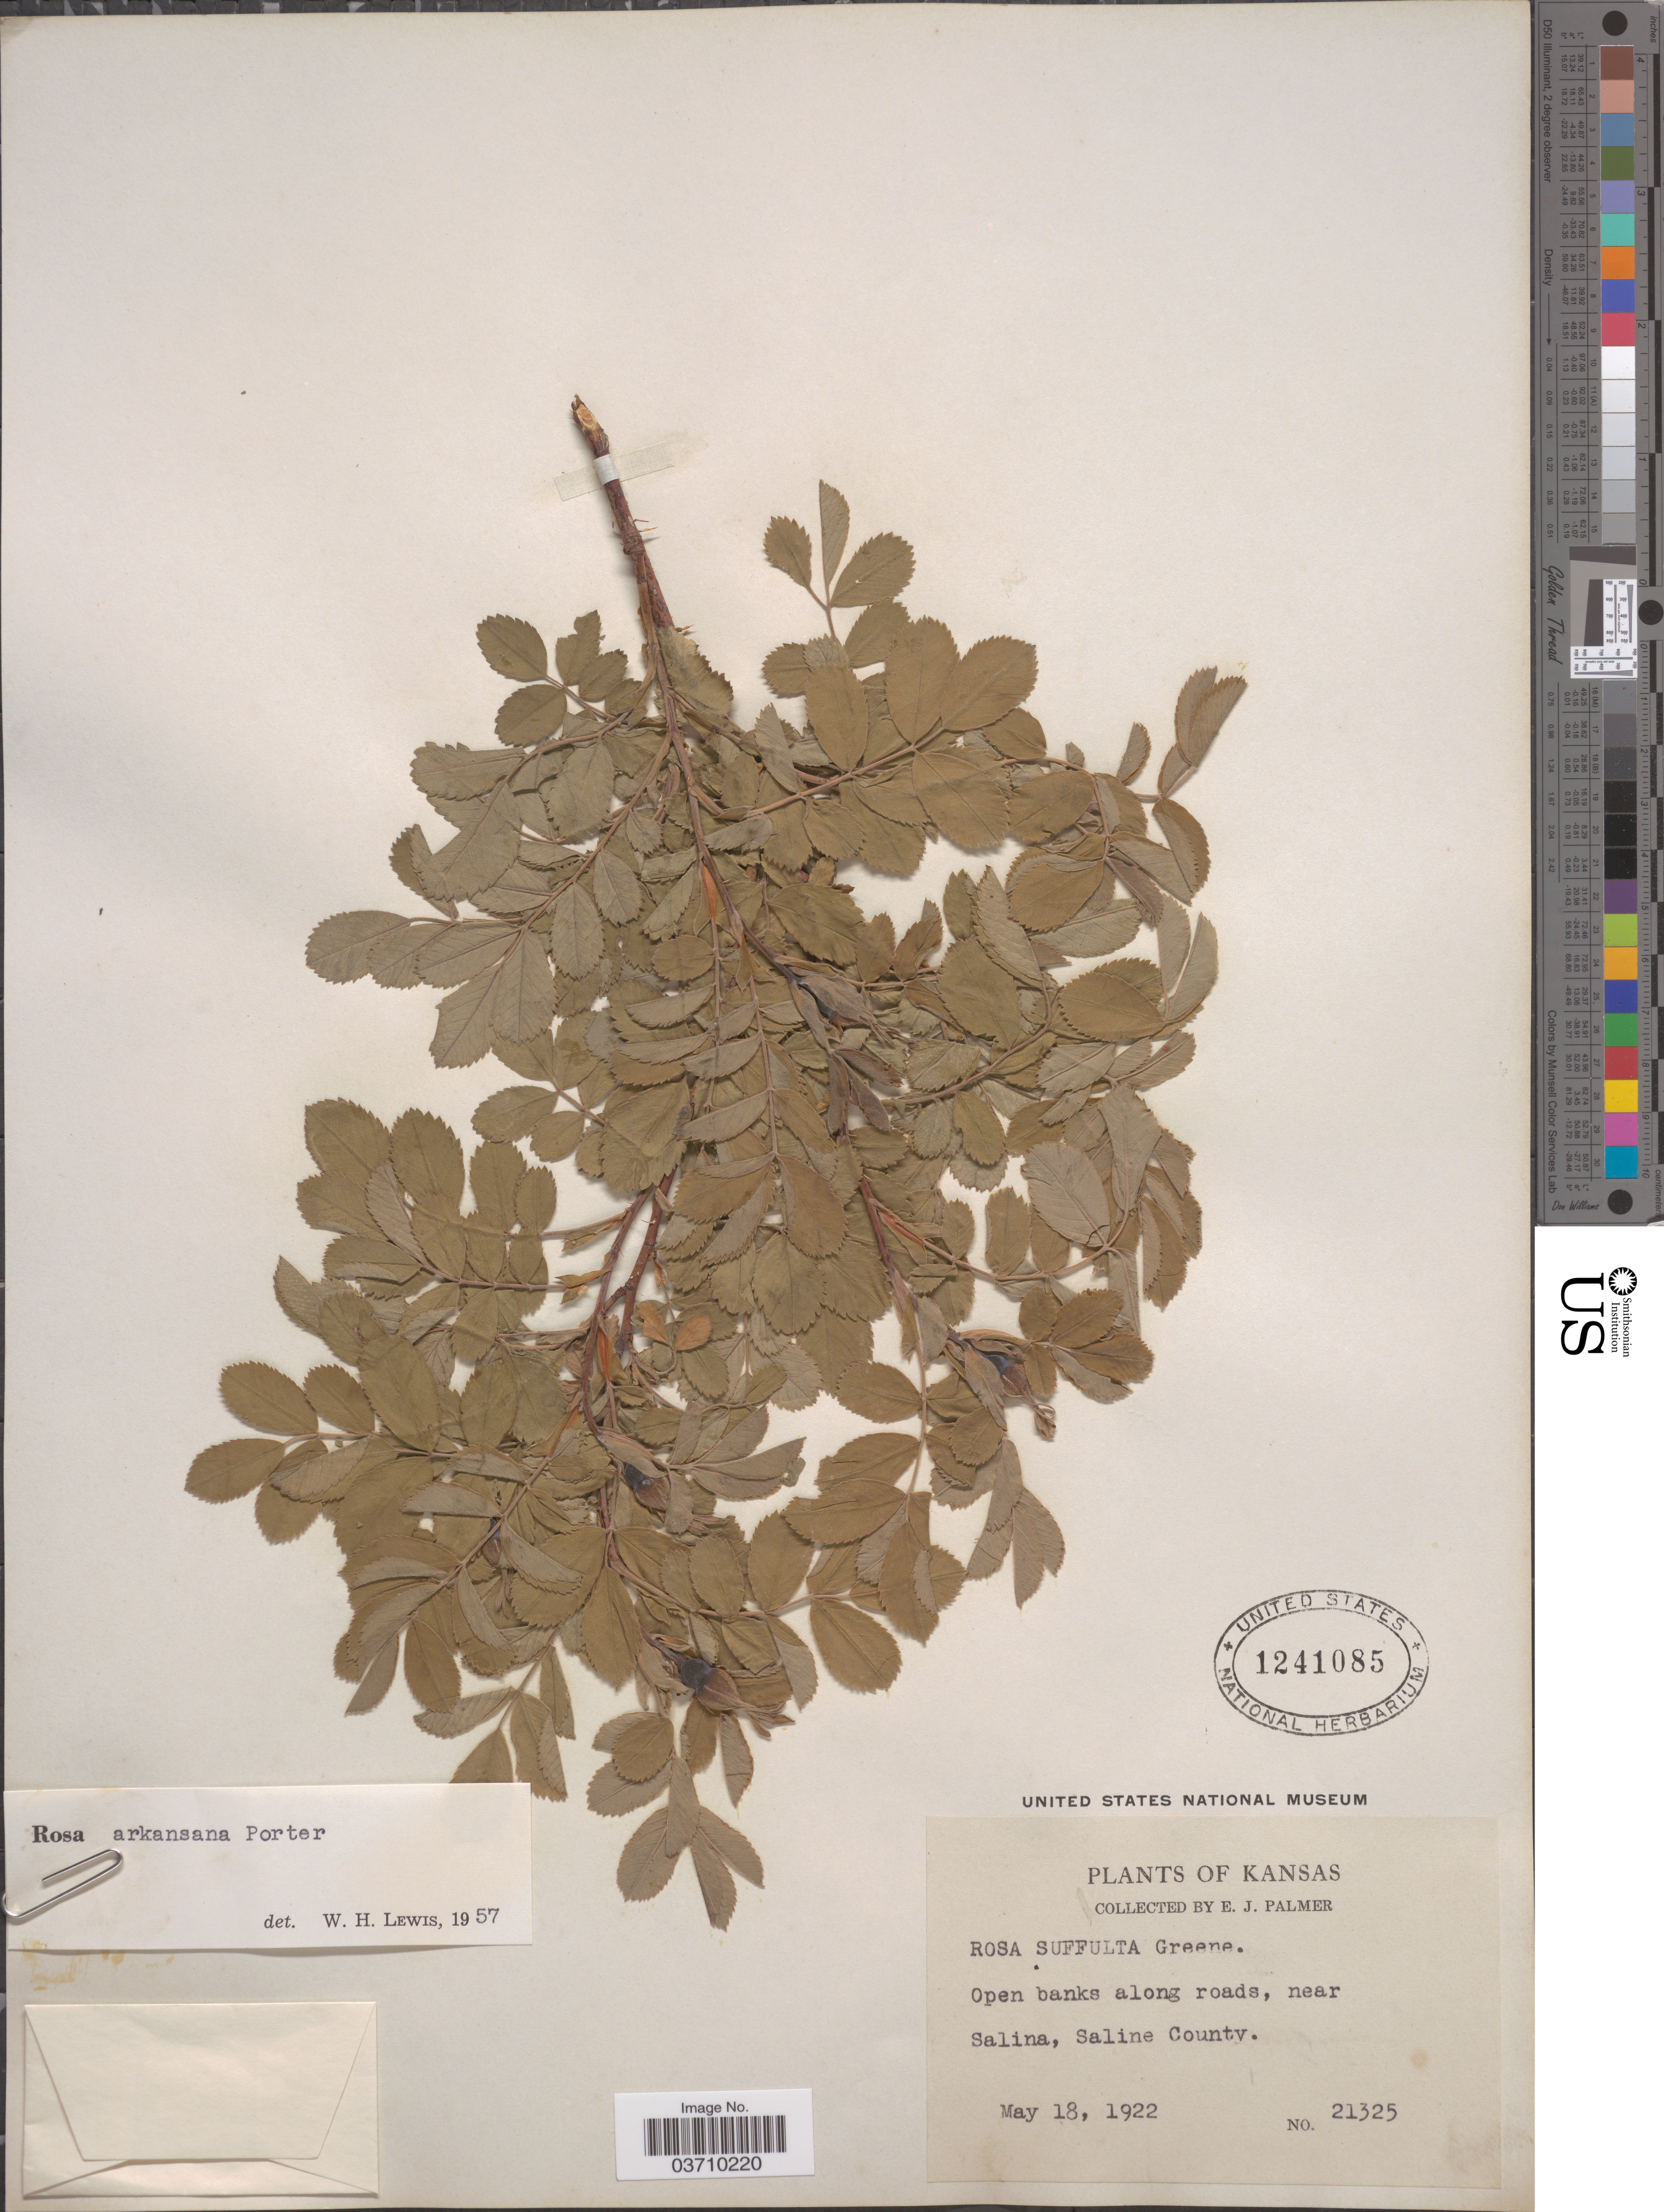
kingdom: Plantae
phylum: Tracheophyta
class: Magnoliopsida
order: Rosales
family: Rosaceae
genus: Rosa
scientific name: Rosa arkansana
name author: Porter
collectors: E. J. Palmer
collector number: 21325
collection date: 1922-05-18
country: United States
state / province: Kansas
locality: Open banks along roads, near Salina, Saline County.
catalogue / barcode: US 1241085